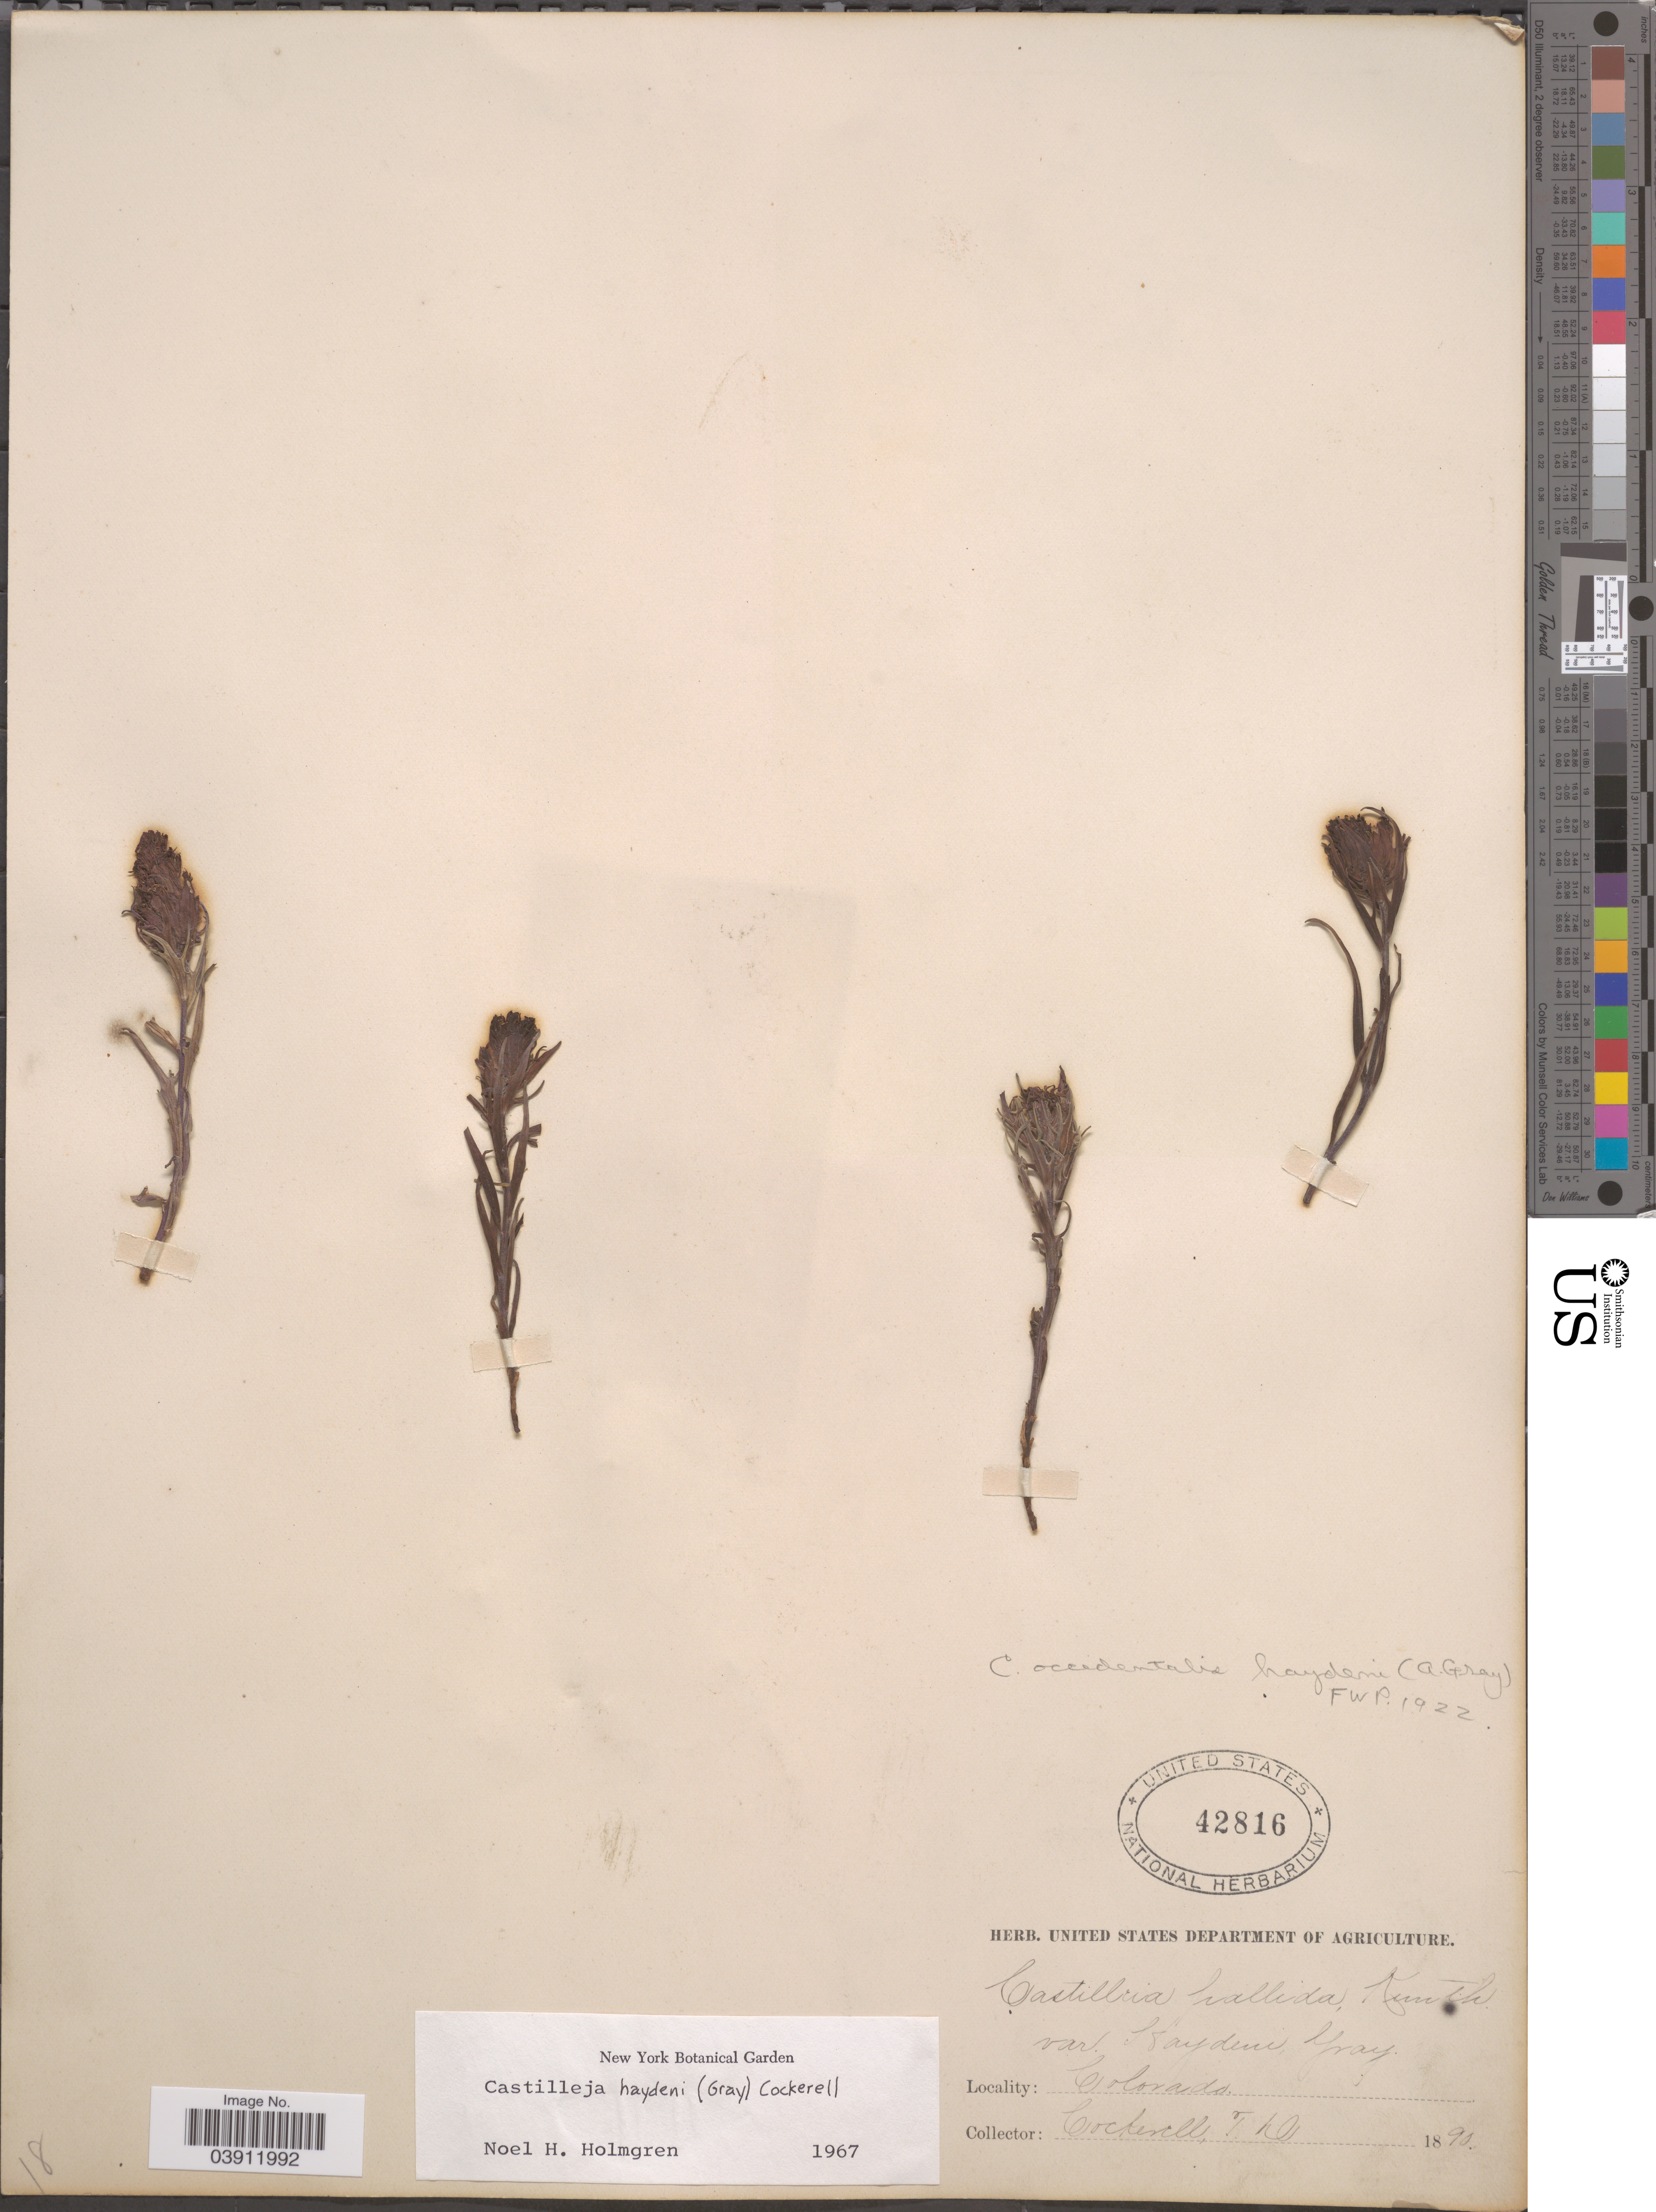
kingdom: Plantae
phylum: Tracheophyta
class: Magnoliopsida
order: Lamiales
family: Orobanchaceae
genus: Castilleja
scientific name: Castilleja haydenii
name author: (A. Gray) Cockerell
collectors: T. Cockerell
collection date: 1890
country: United States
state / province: Colorado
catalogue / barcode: US 42816